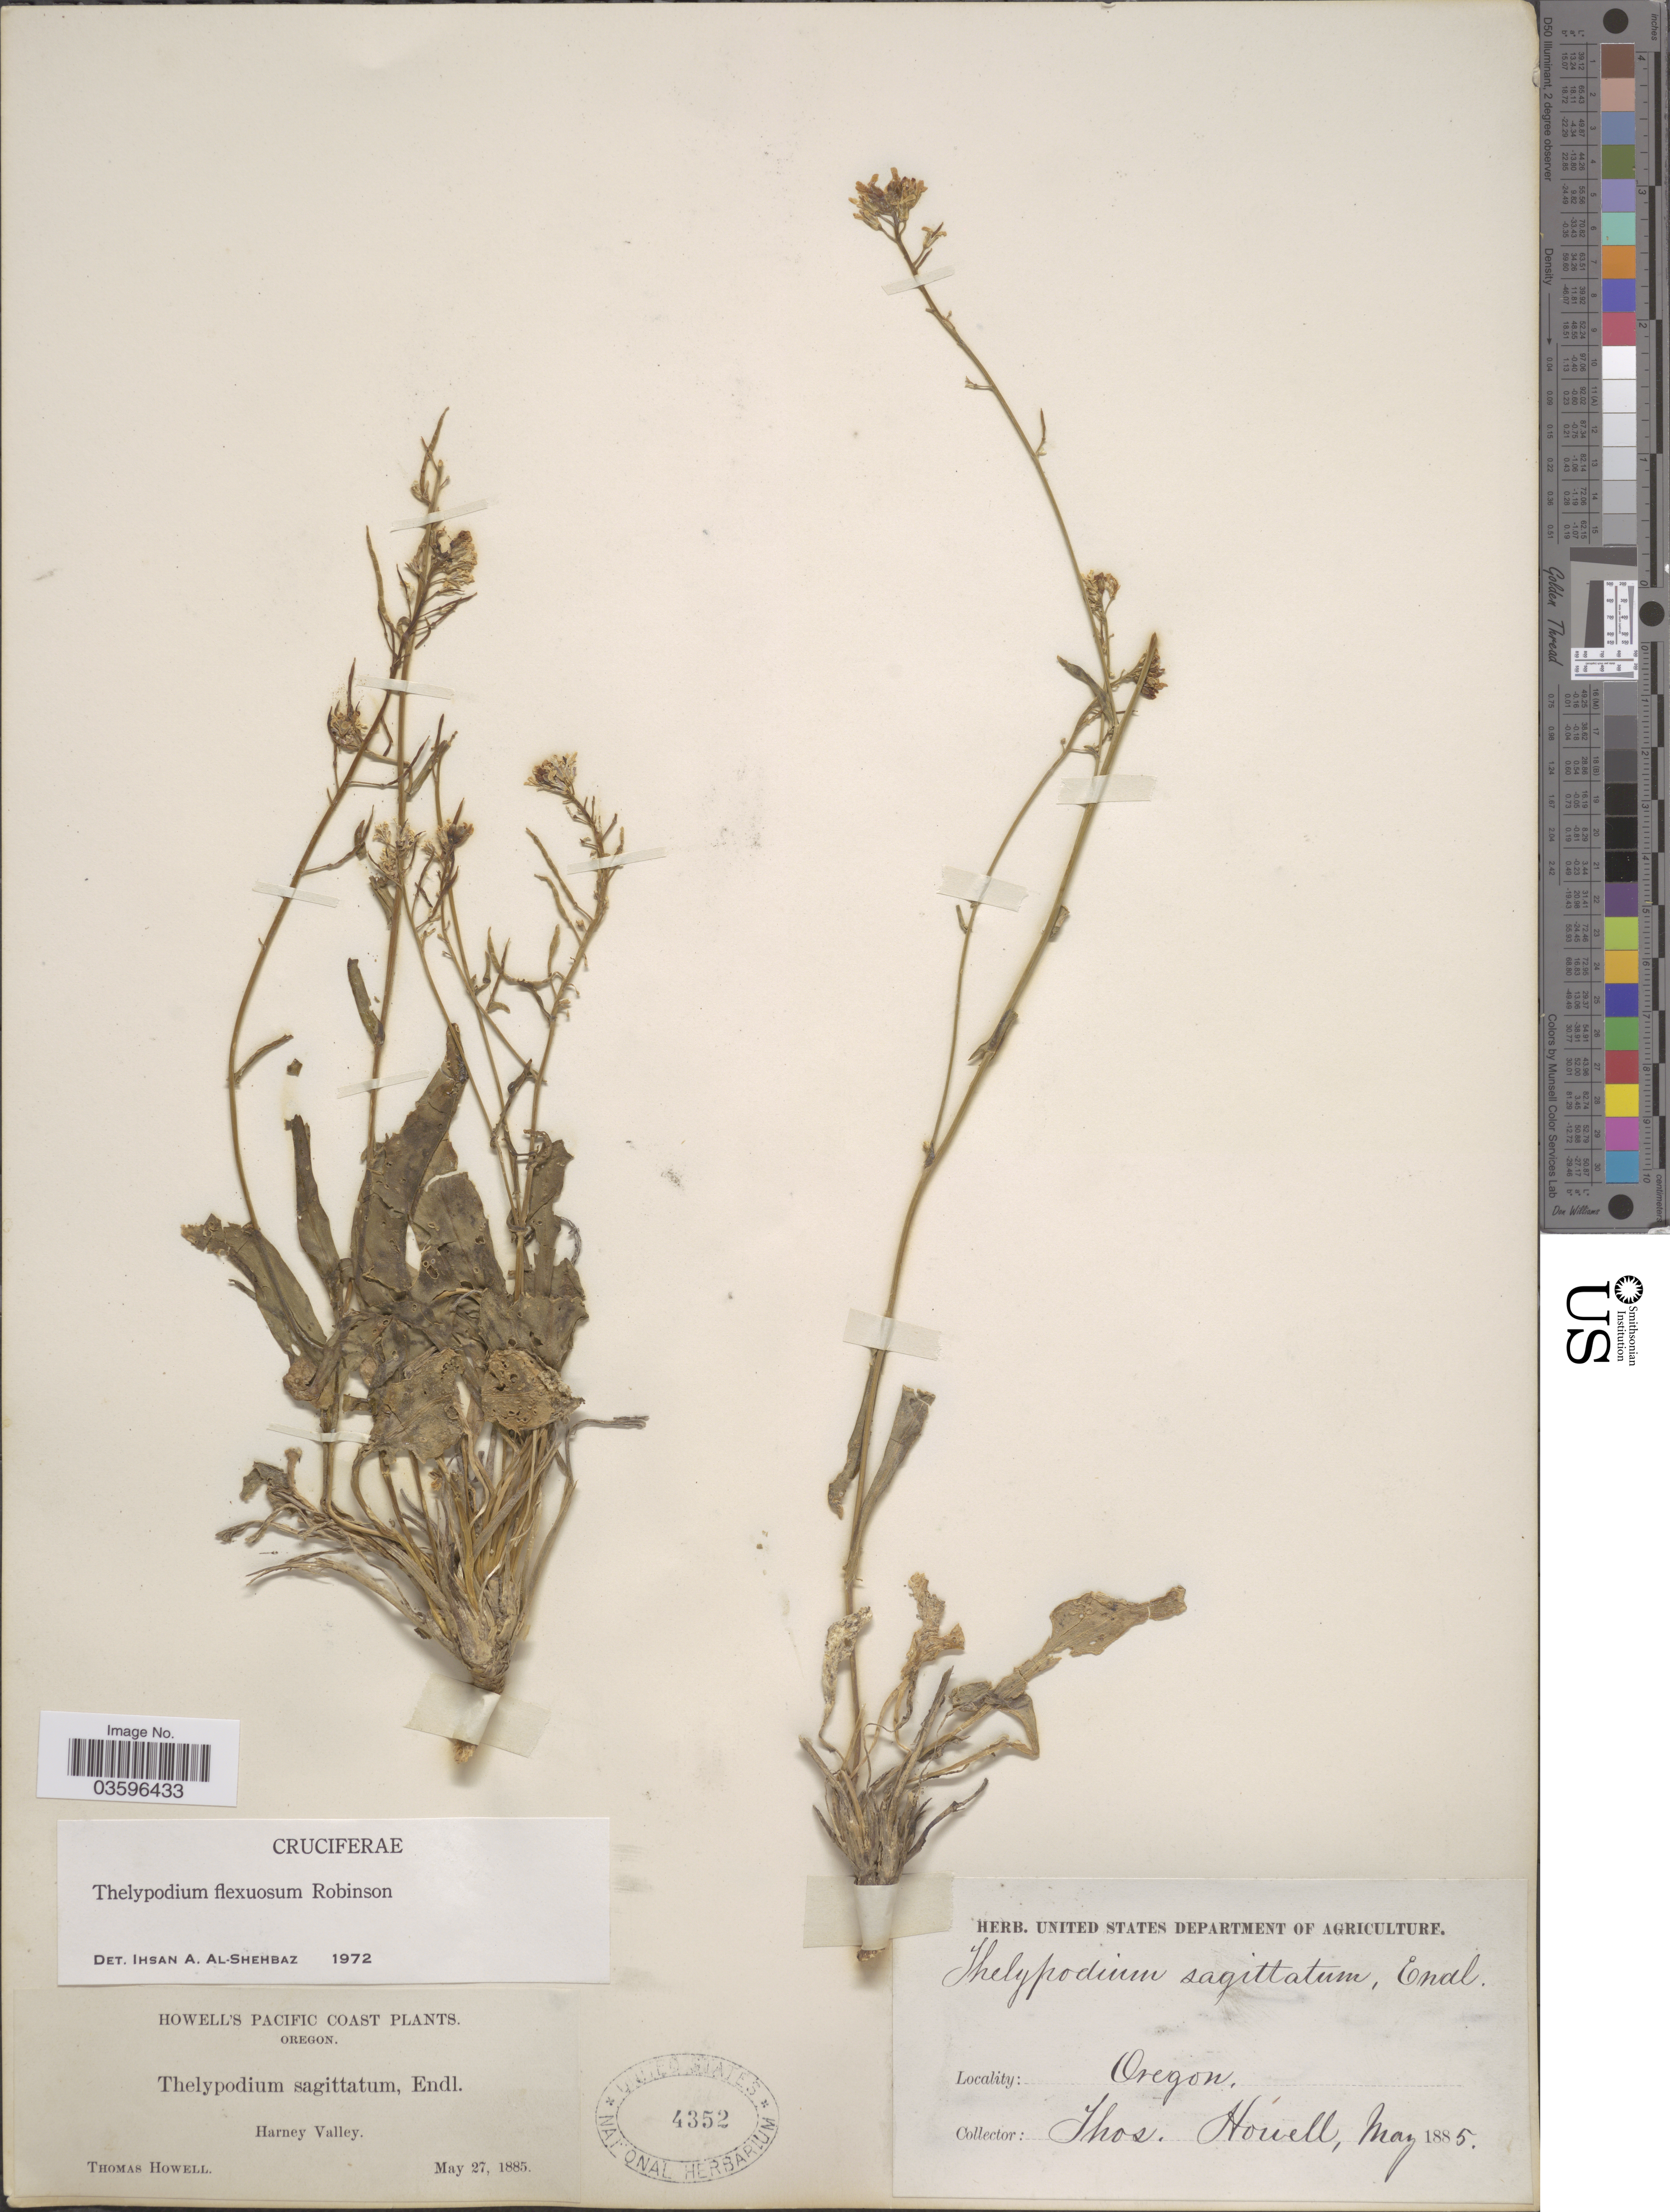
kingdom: Plantae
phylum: Tracheophyta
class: Magnoliopsida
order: Brassicales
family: Brassicaceae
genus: Thelypodium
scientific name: Thelypodium flexuosum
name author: B.L. Rob.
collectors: T. Howell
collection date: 1885-05-27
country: United States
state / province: Oregon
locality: Pacific Coast. Harney Valley.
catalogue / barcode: US 4352